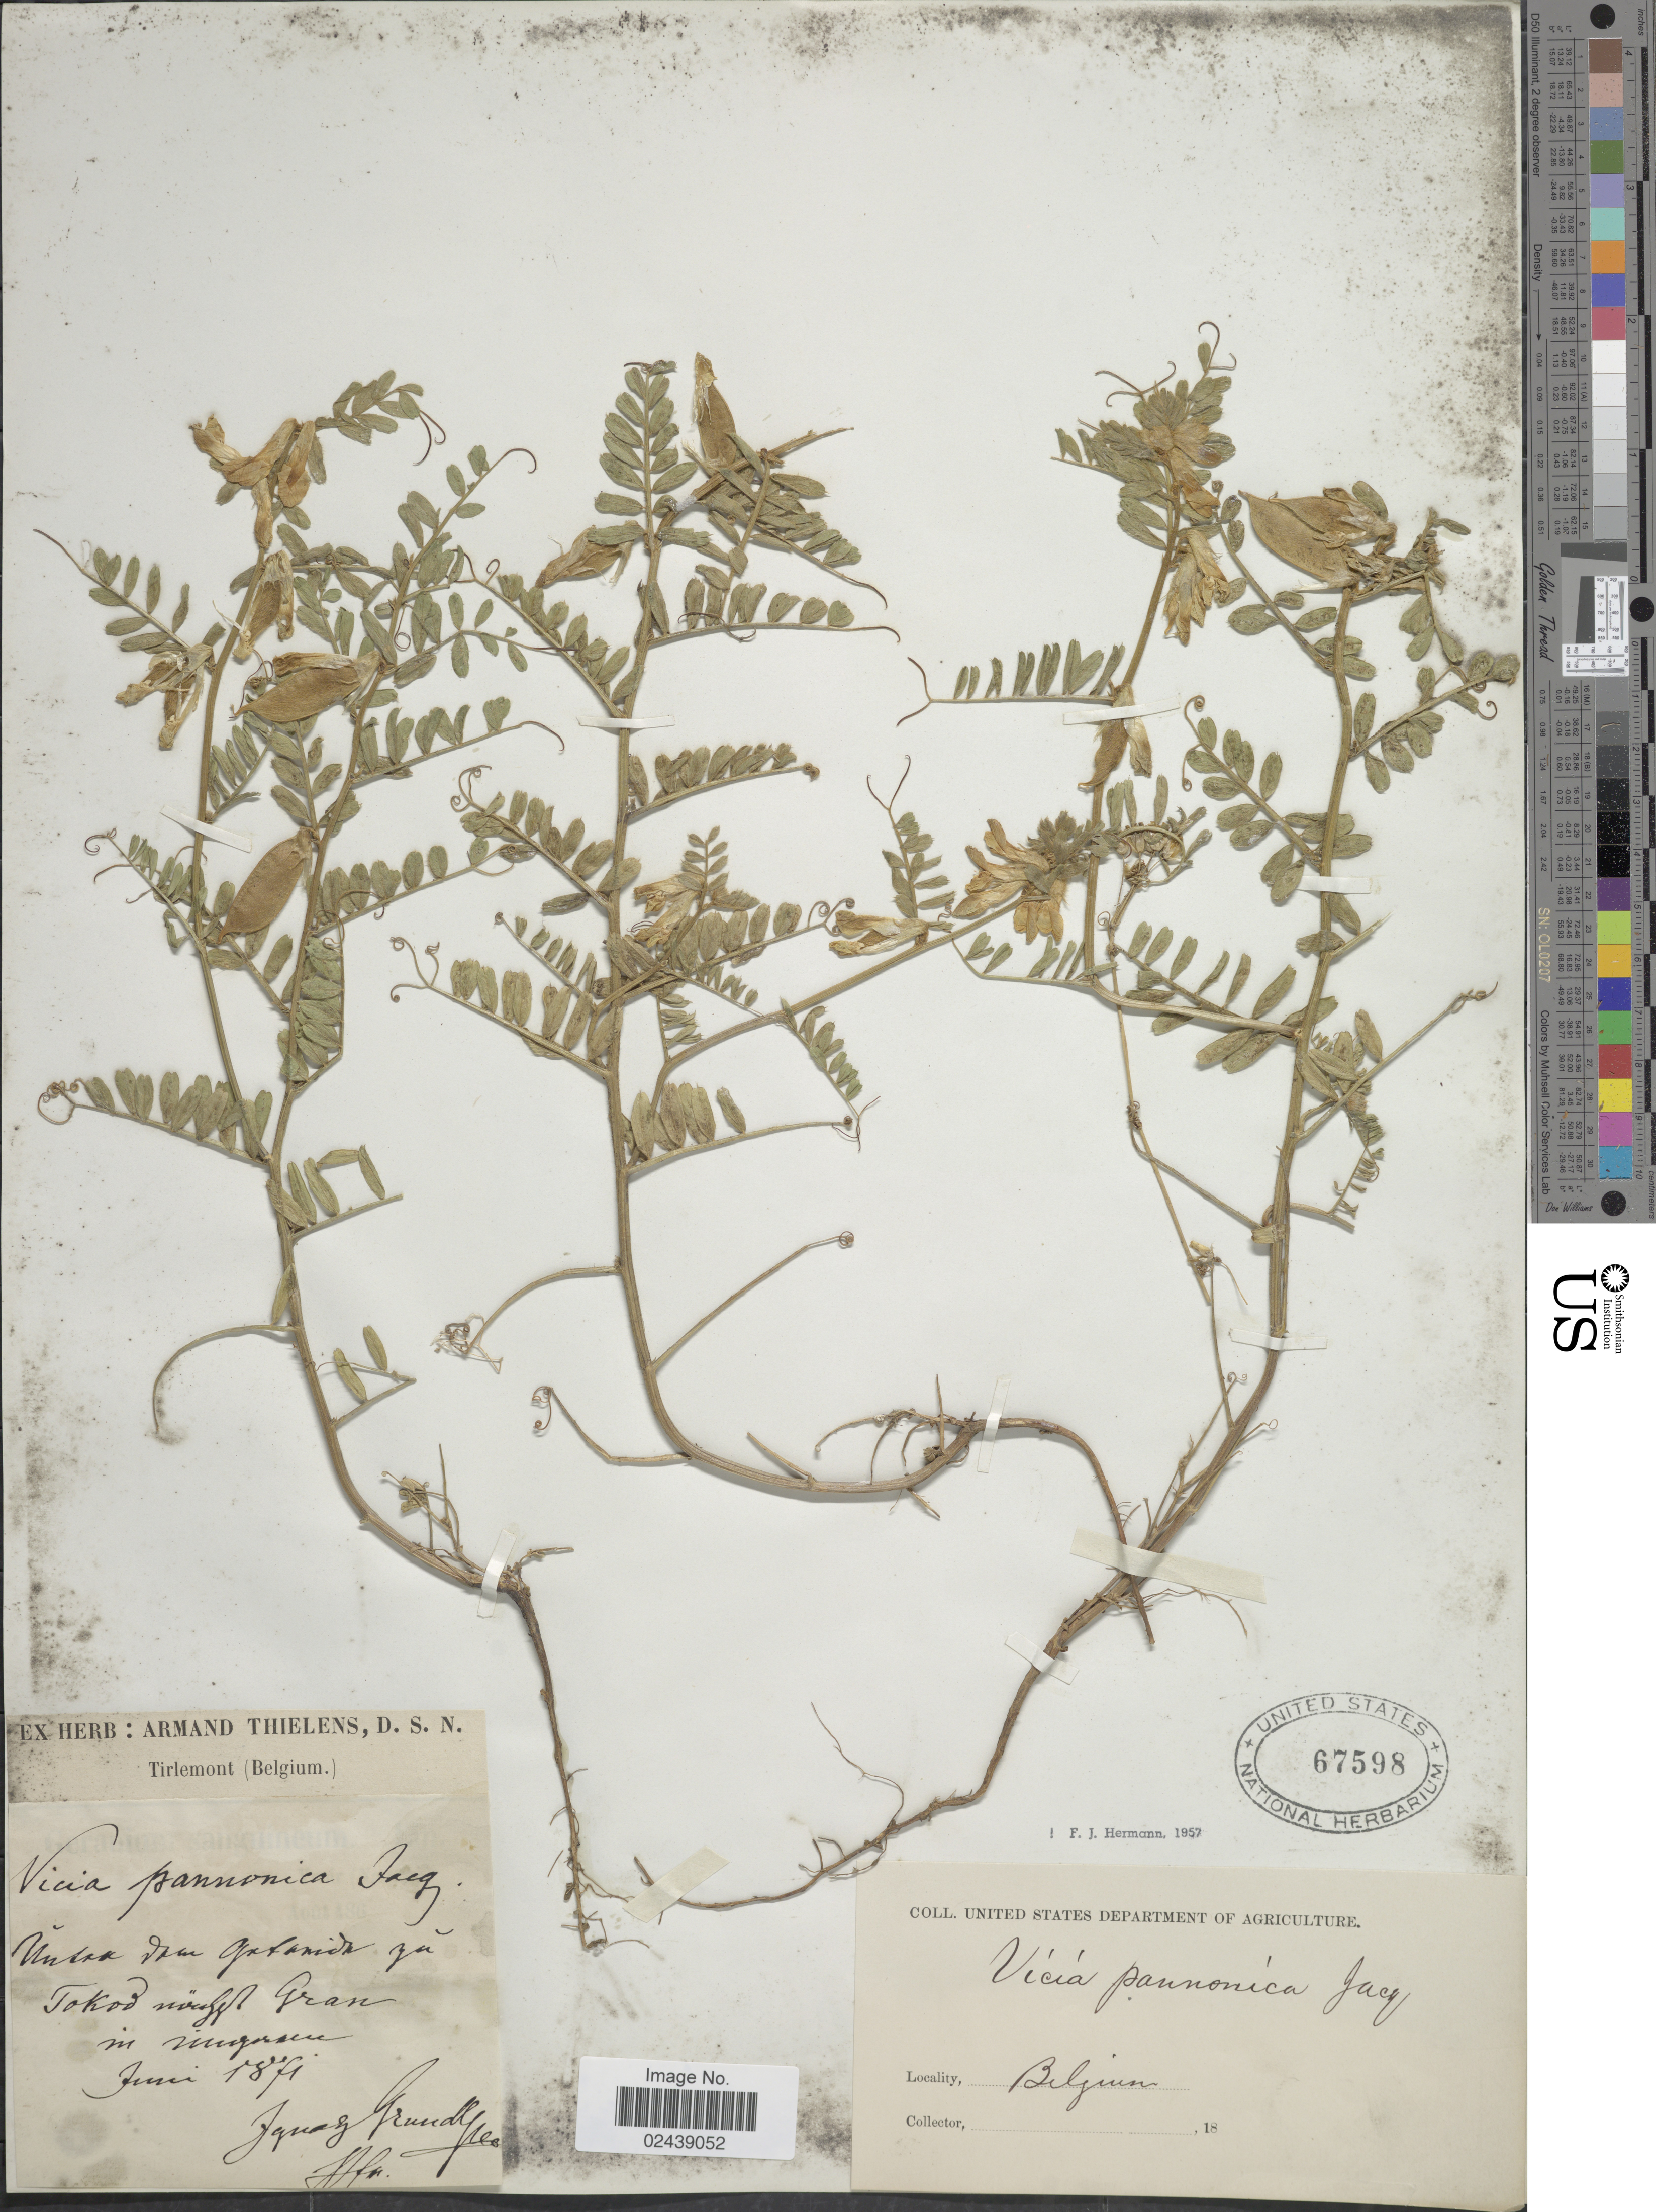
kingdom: Plantae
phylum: Tracheophyta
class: Magnoliopsida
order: Fabales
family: Fabaceae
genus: Vicia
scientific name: Vicia pannonica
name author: Crantz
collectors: I. Grundl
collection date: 1874-06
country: Belgium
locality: Undan dam Gatanid za Tokod modf Gran in unigarsen [interpreted]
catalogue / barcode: US 67598